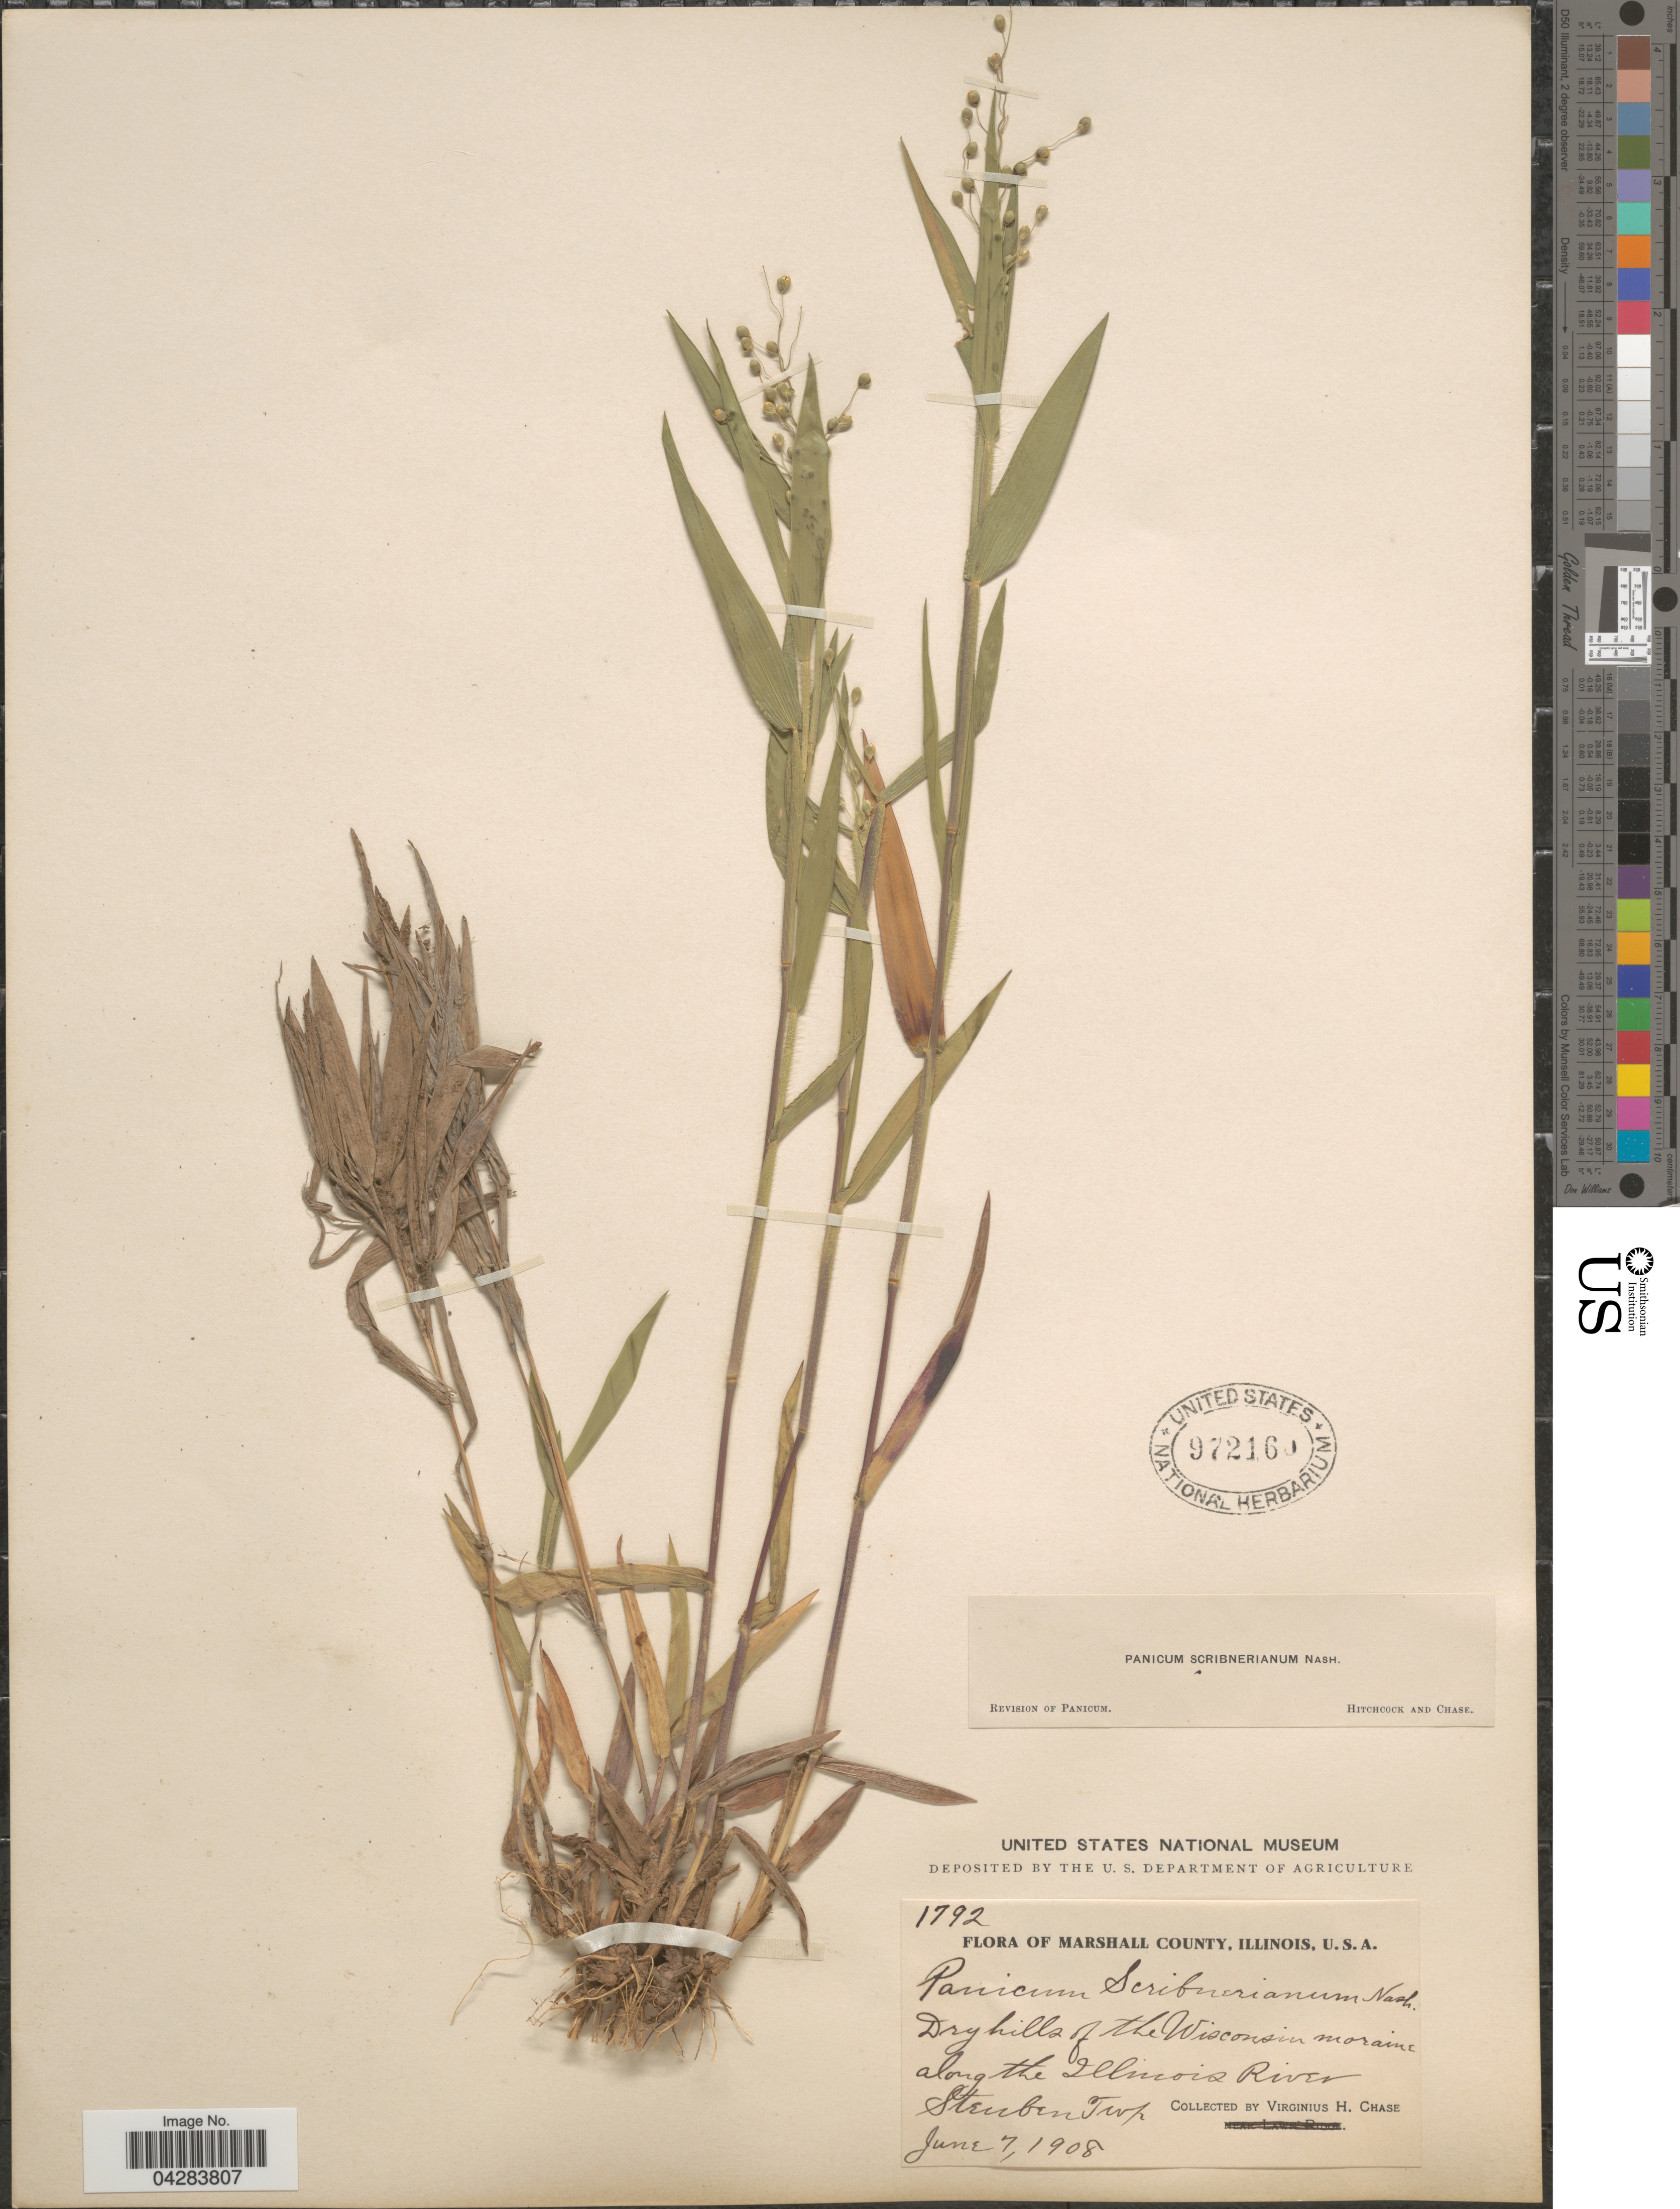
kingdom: Plantae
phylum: Tracheophyta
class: Liliopsida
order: Poales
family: Poaceae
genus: Dichanthelium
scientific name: Dichanthelium oligosanthes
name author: (Schult.) Gould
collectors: V. H. Chase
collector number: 1792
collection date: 1908-06-07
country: United States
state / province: Illinois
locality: Marshall County. Dry hills of the Wisconsin moraine along the Illinois River. Stenben Twp.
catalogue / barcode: US 972160